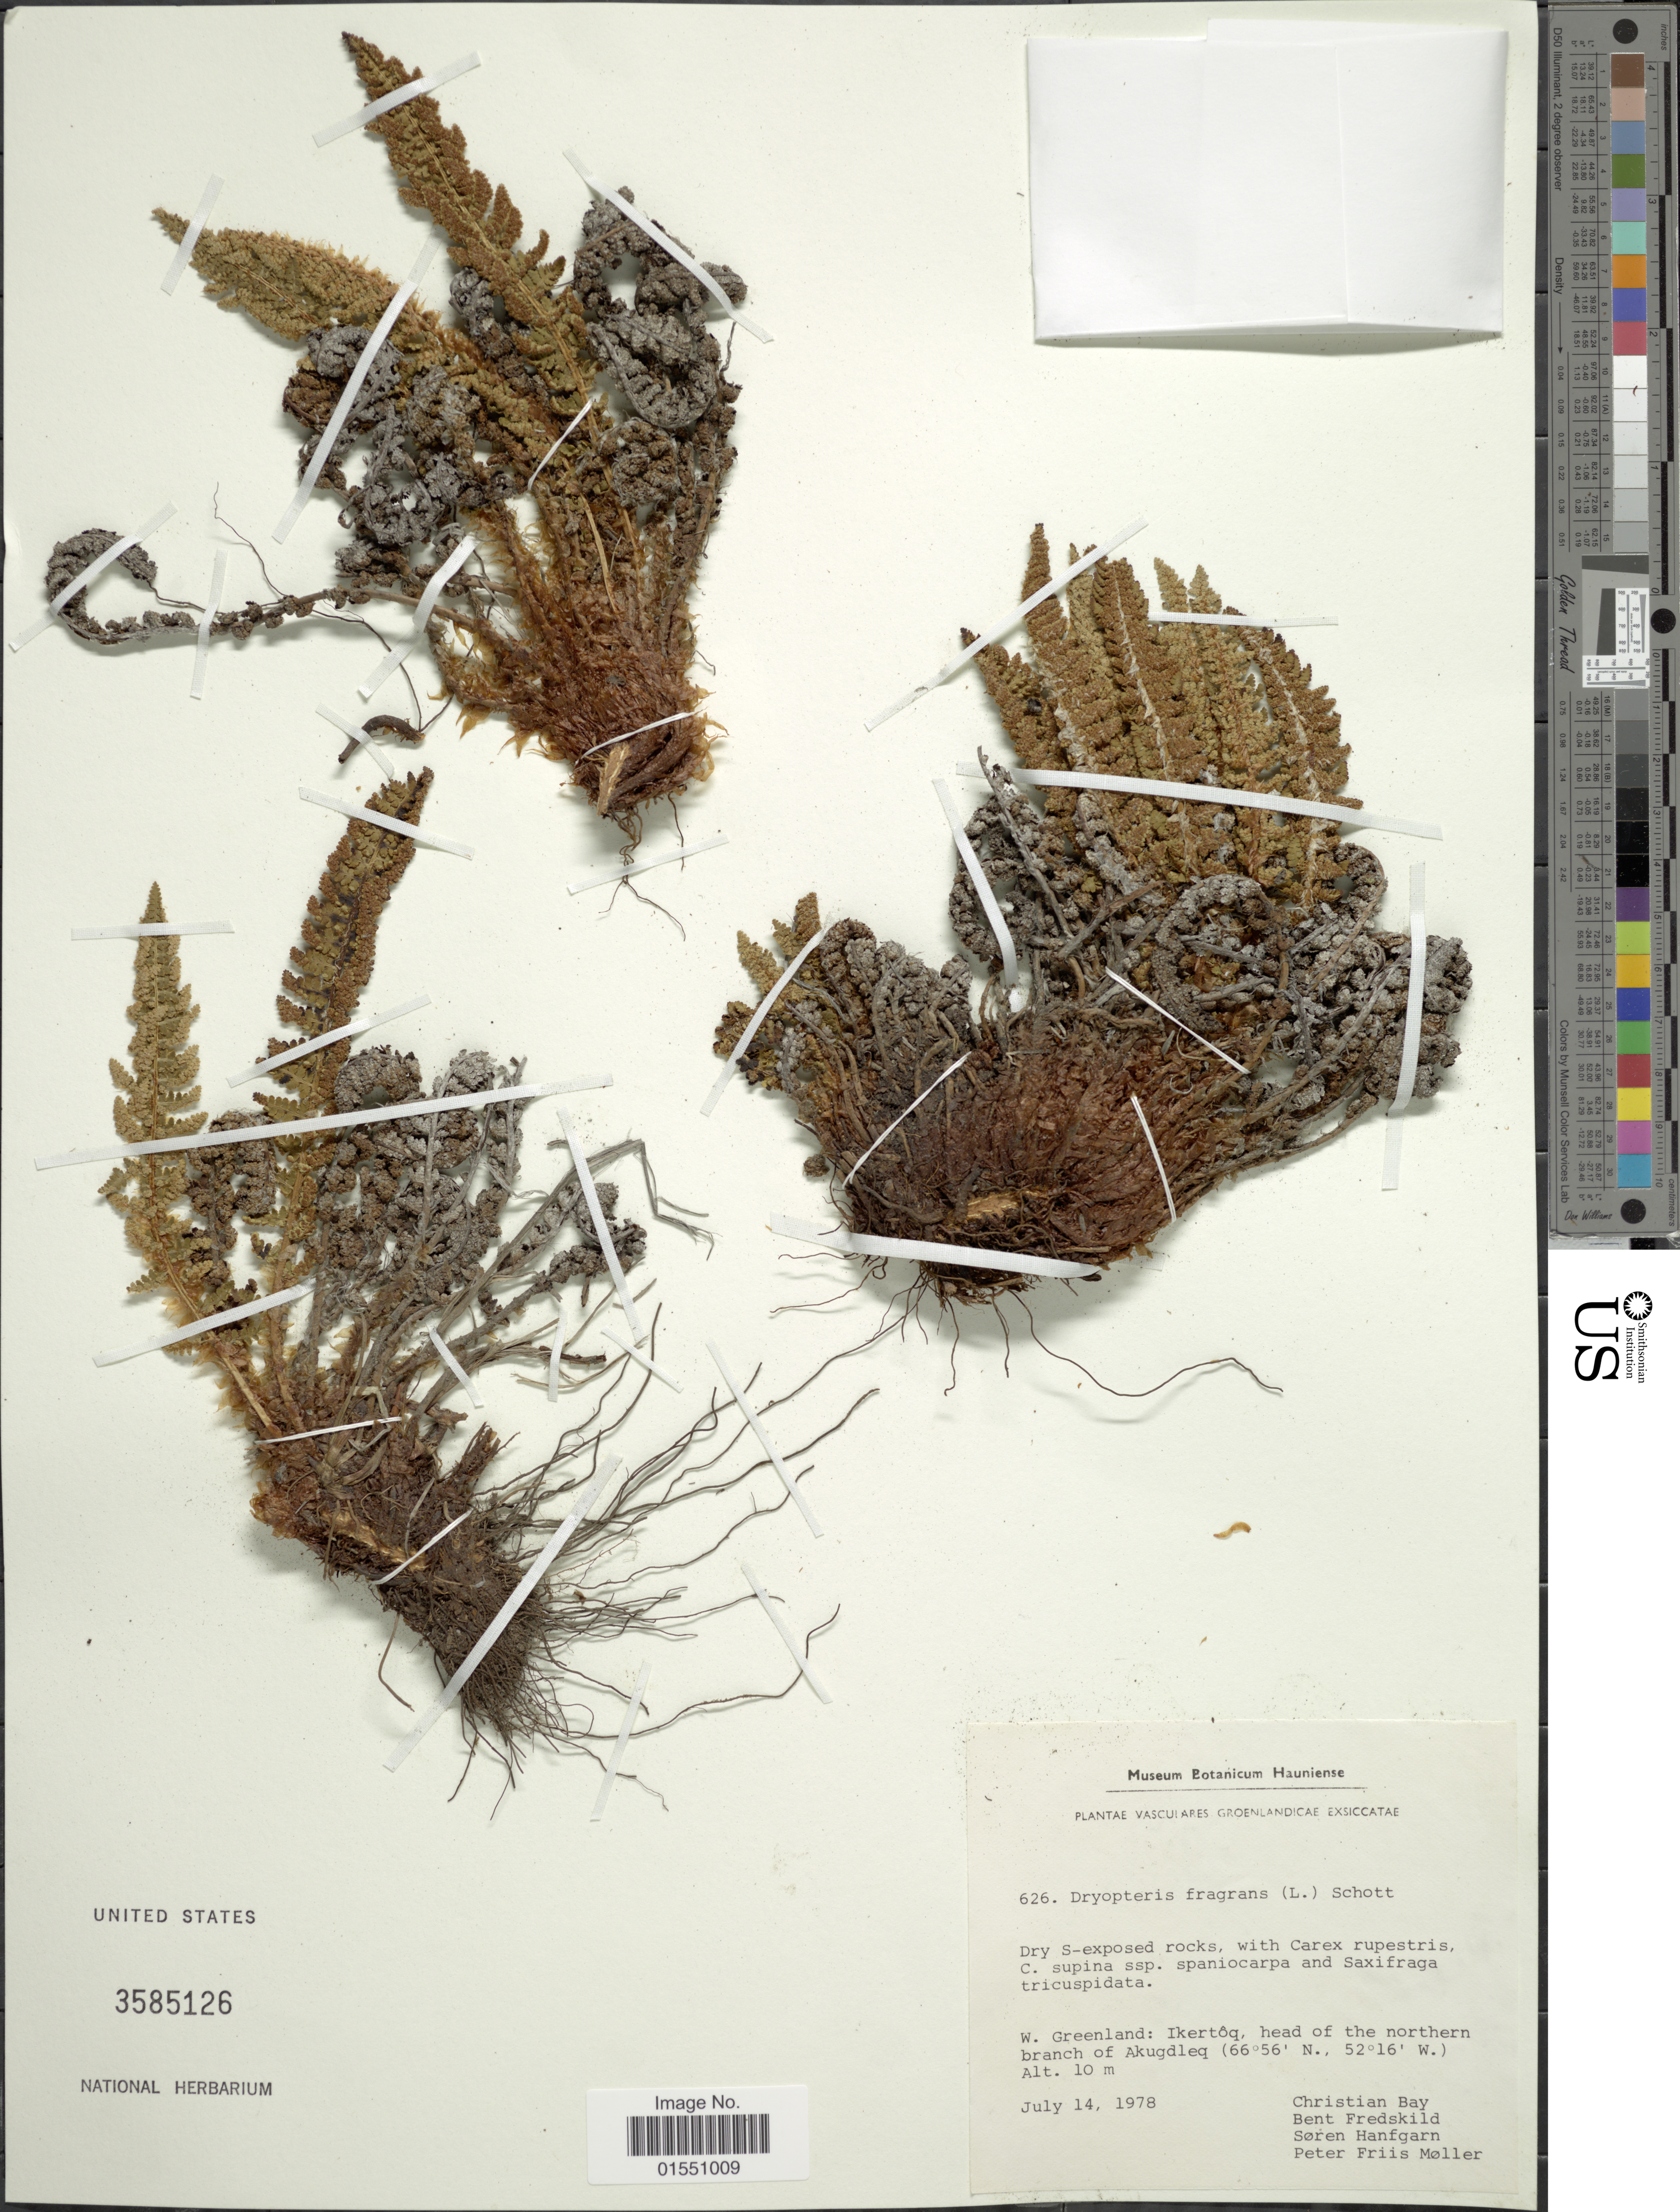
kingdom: Plantae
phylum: Tracheophyta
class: Polypodiopsida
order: Polypodiales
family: Dryopteridaceae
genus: Dryopteris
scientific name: Dryopteris fragrans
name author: (L.) Schott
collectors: C. Bay, B. Fredskild, S. Hanfgarn & P. Möller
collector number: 626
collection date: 1978-07-14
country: Greenland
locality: W. Greenland: Ikertôg, head of the northern branch of Akugdleg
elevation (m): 10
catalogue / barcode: US 3585126